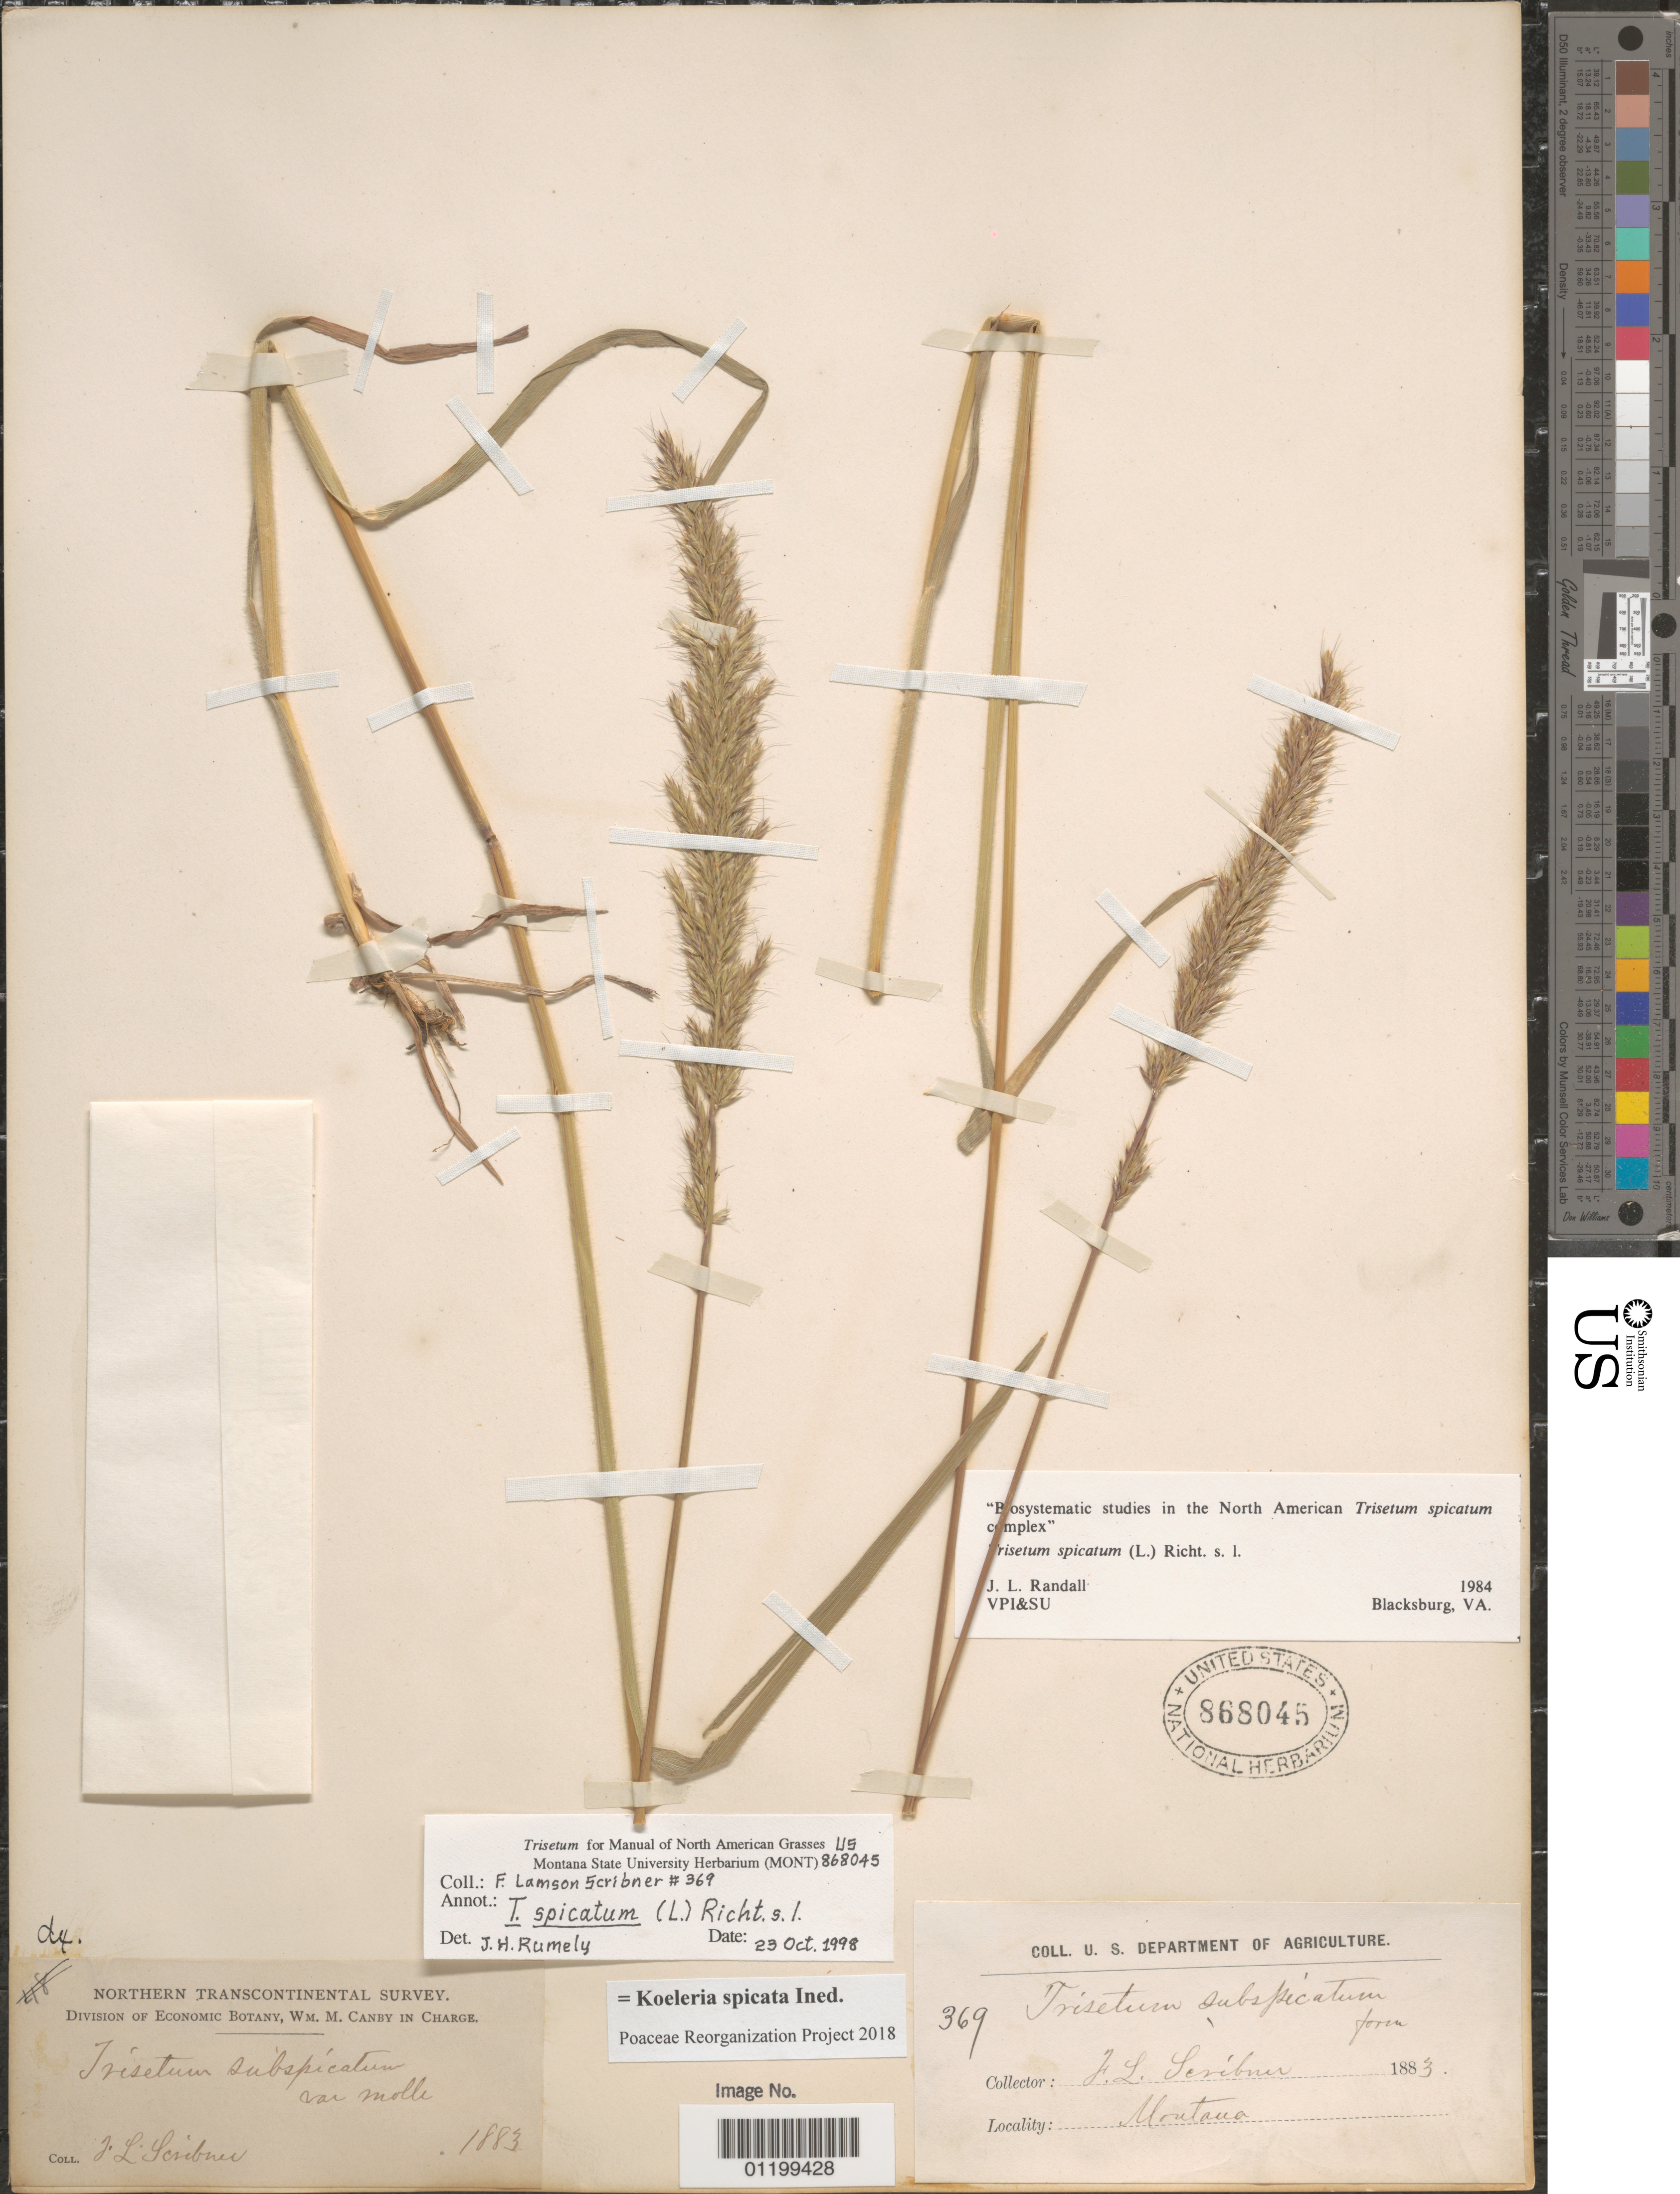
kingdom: Plantae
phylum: Tracheophyta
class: Liliopsida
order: Poales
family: Poaceae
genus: Koeleria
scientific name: Koeleria spicata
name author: (L.) Barberá et al.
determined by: Poaceae Reorganization Project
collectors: F. L. Scribner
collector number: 369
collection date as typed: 1883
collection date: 1883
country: United States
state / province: Montana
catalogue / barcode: US 868045